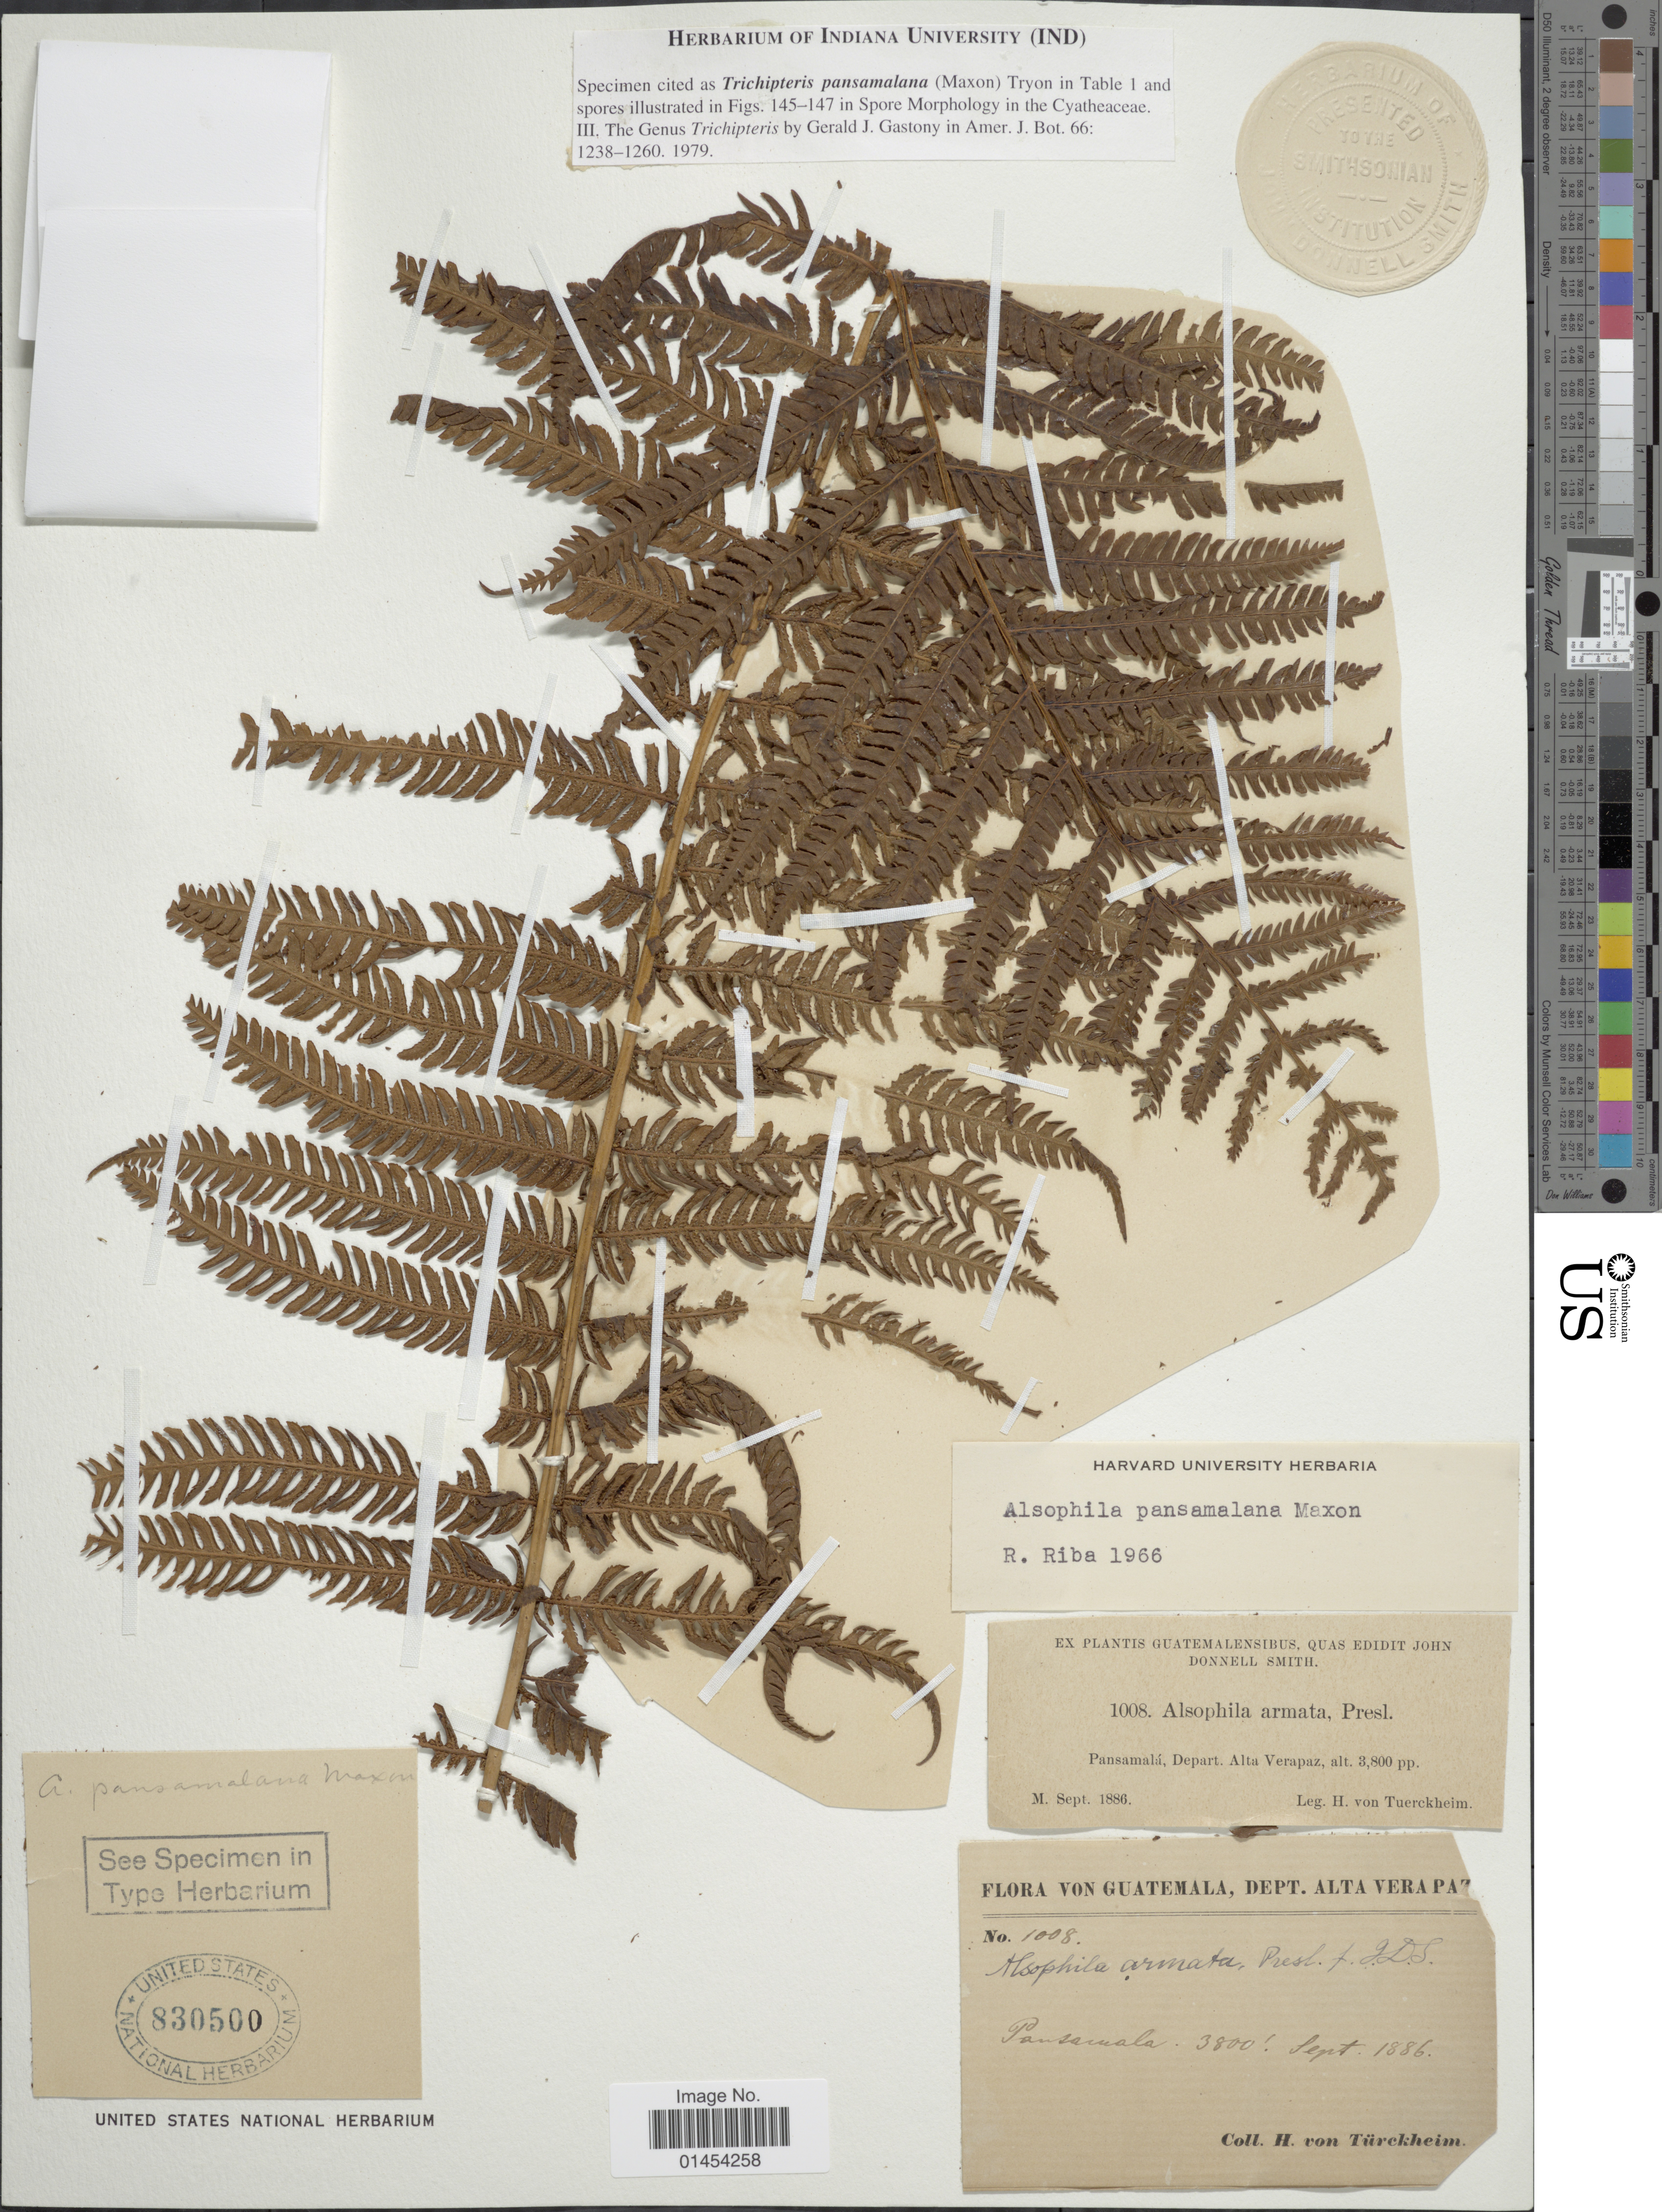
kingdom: Plantae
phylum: Tracheophyta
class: Polypodiopsida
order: Cyatheales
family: Cyatheaceae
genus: Alsophila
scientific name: Alsophila armata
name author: (Sw.) C. Presl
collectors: H. von Türckheim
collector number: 1008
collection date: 1886-09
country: Guatemala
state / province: Alta Verapaz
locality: Pansamalá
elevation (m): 1158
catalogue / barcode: US 830500